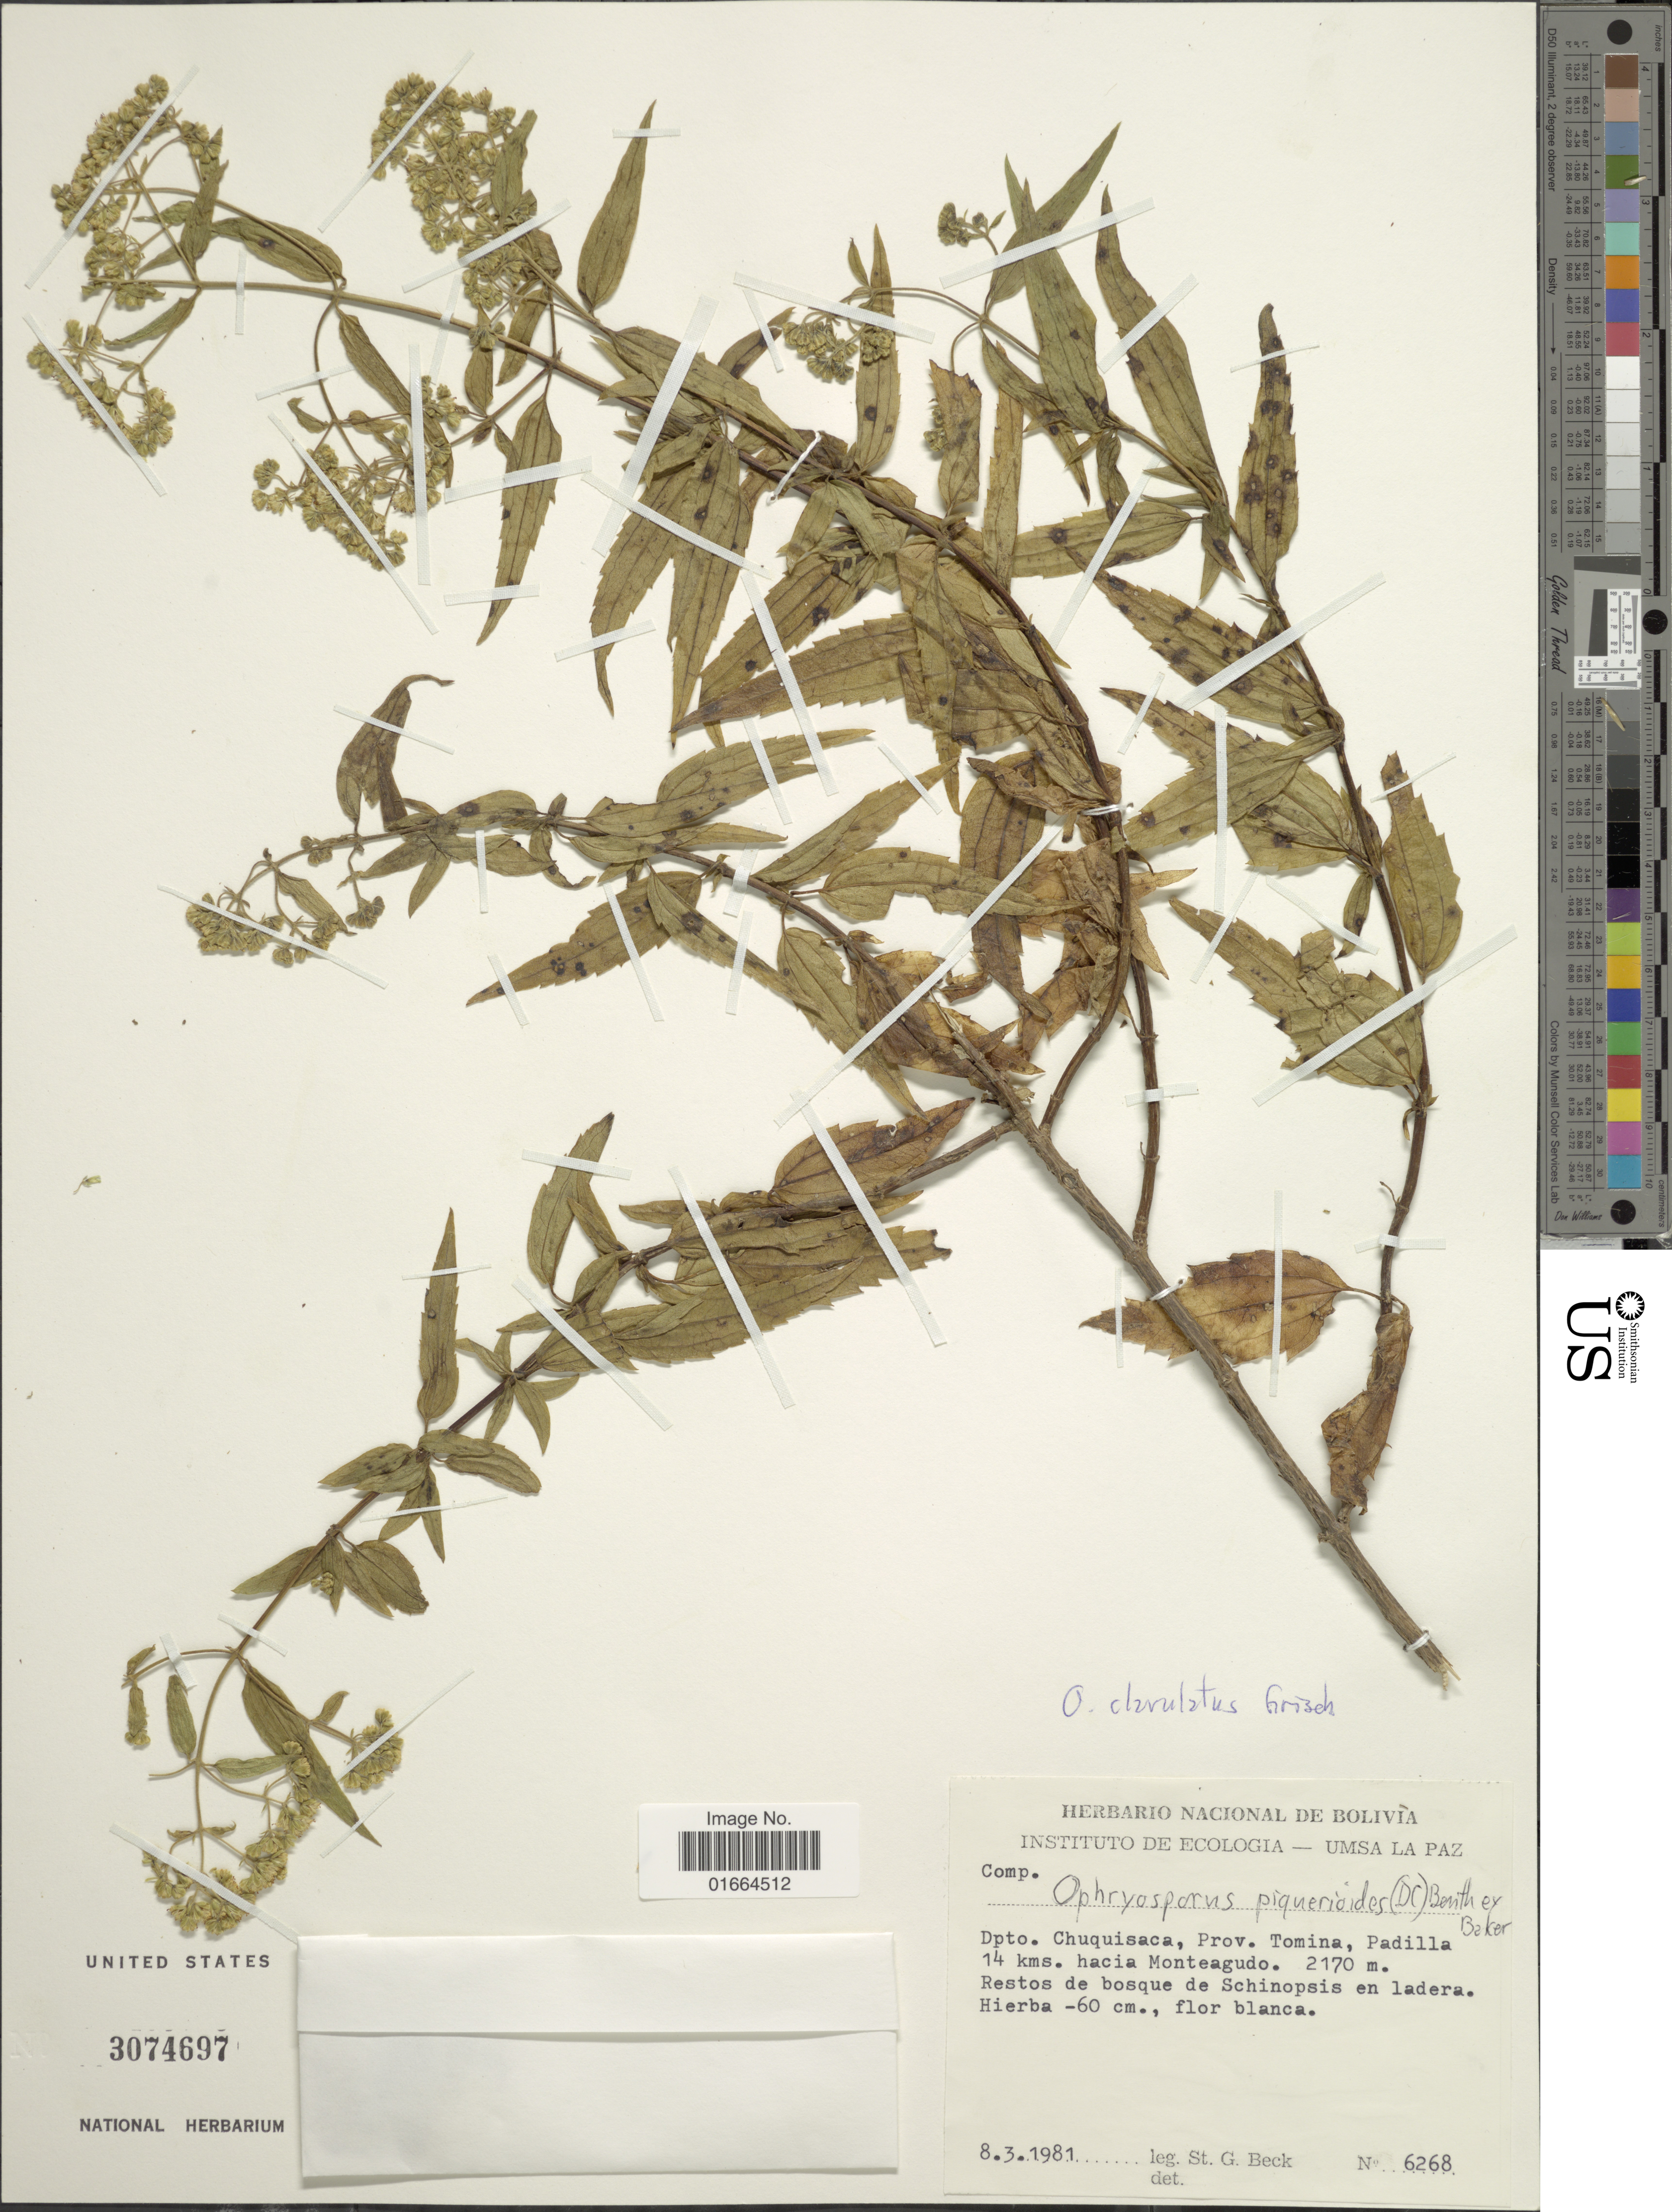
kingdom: Plantae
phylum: Tracheophyta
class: Magnoliopsida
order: Asterales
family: Asteraceae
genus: Ophryosporus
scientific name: Ophryosporus clavulatus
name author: Griseb.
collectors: S. G. Beck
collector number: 6268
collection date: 1981-03-08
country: Bolivia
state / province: Chuquisaca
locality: Dpto. Chquisaca, Prov. Tomina, Padilla 14 kms, hacia Monteagudo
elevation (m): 2170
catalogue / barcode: US 3074697